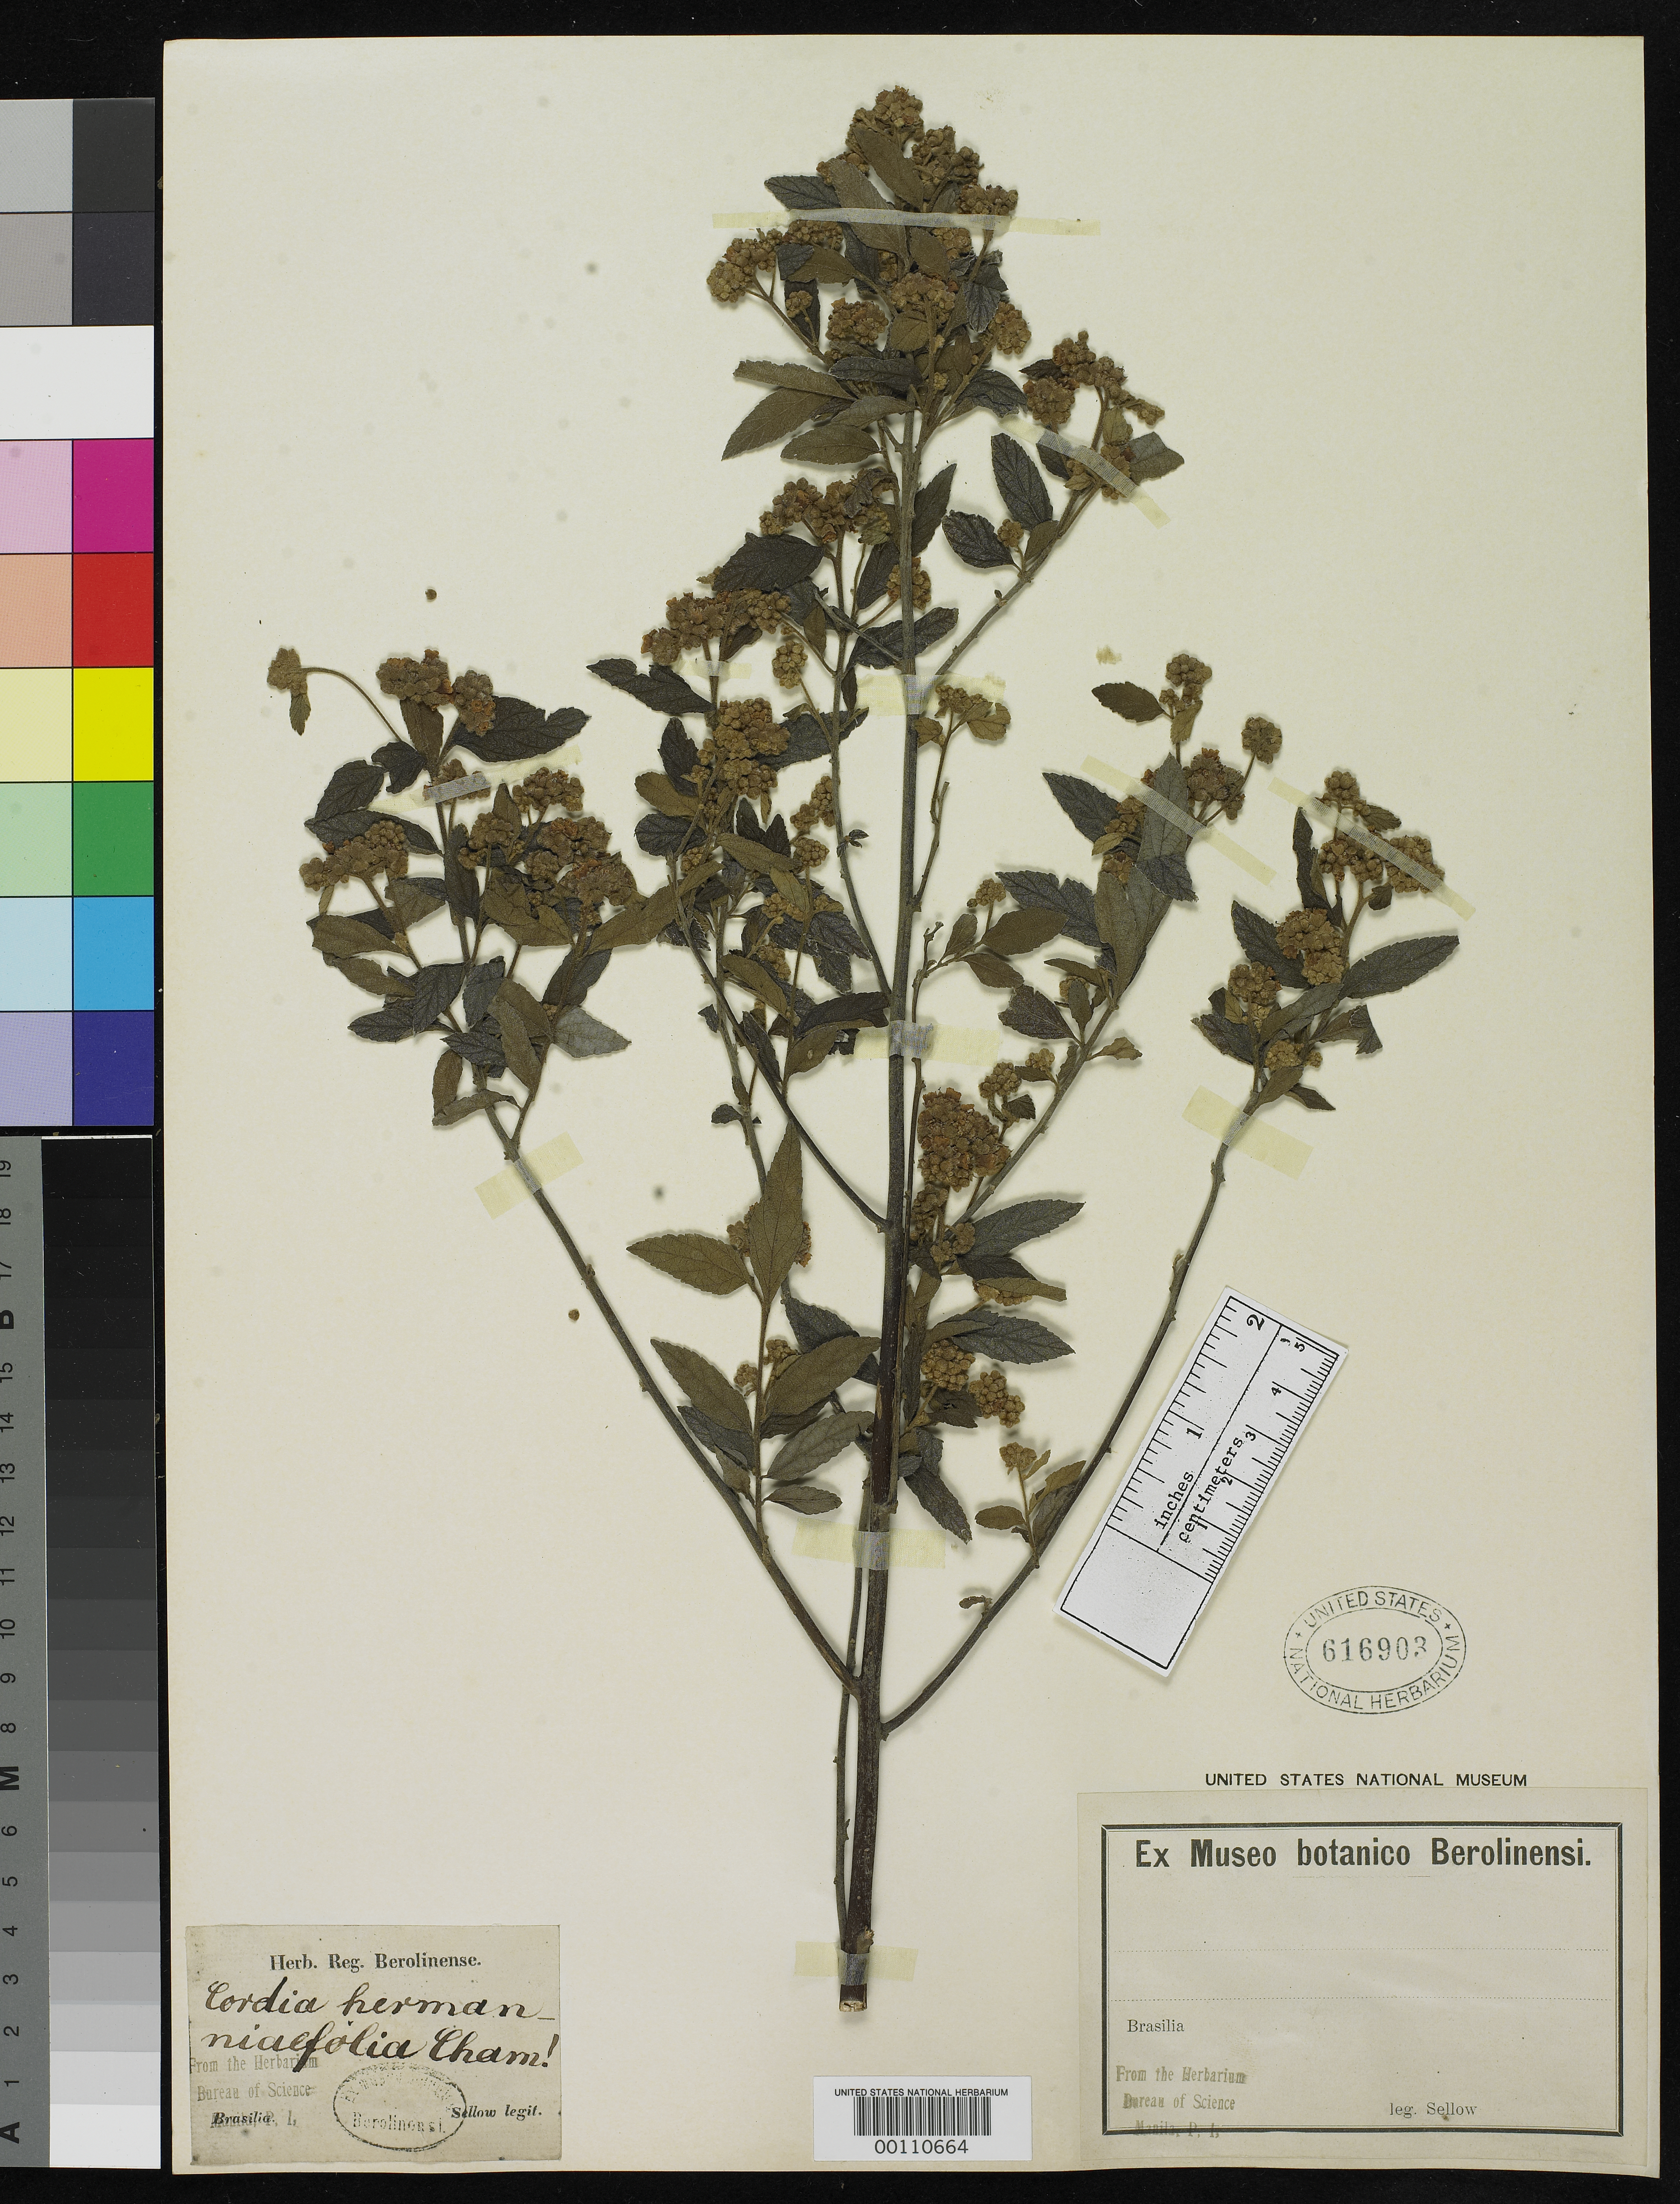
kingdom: Plantae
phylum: Tracheophyta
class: Magnoliopsida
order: Boraginales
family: Cordiaceae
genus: Cordia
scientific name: Cordia hermanniaefolia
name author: Cham.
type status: Type Collection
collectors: F. Sellow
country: Brazil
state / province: Distrito Federal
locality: Brasilia.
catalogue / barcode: US 616903